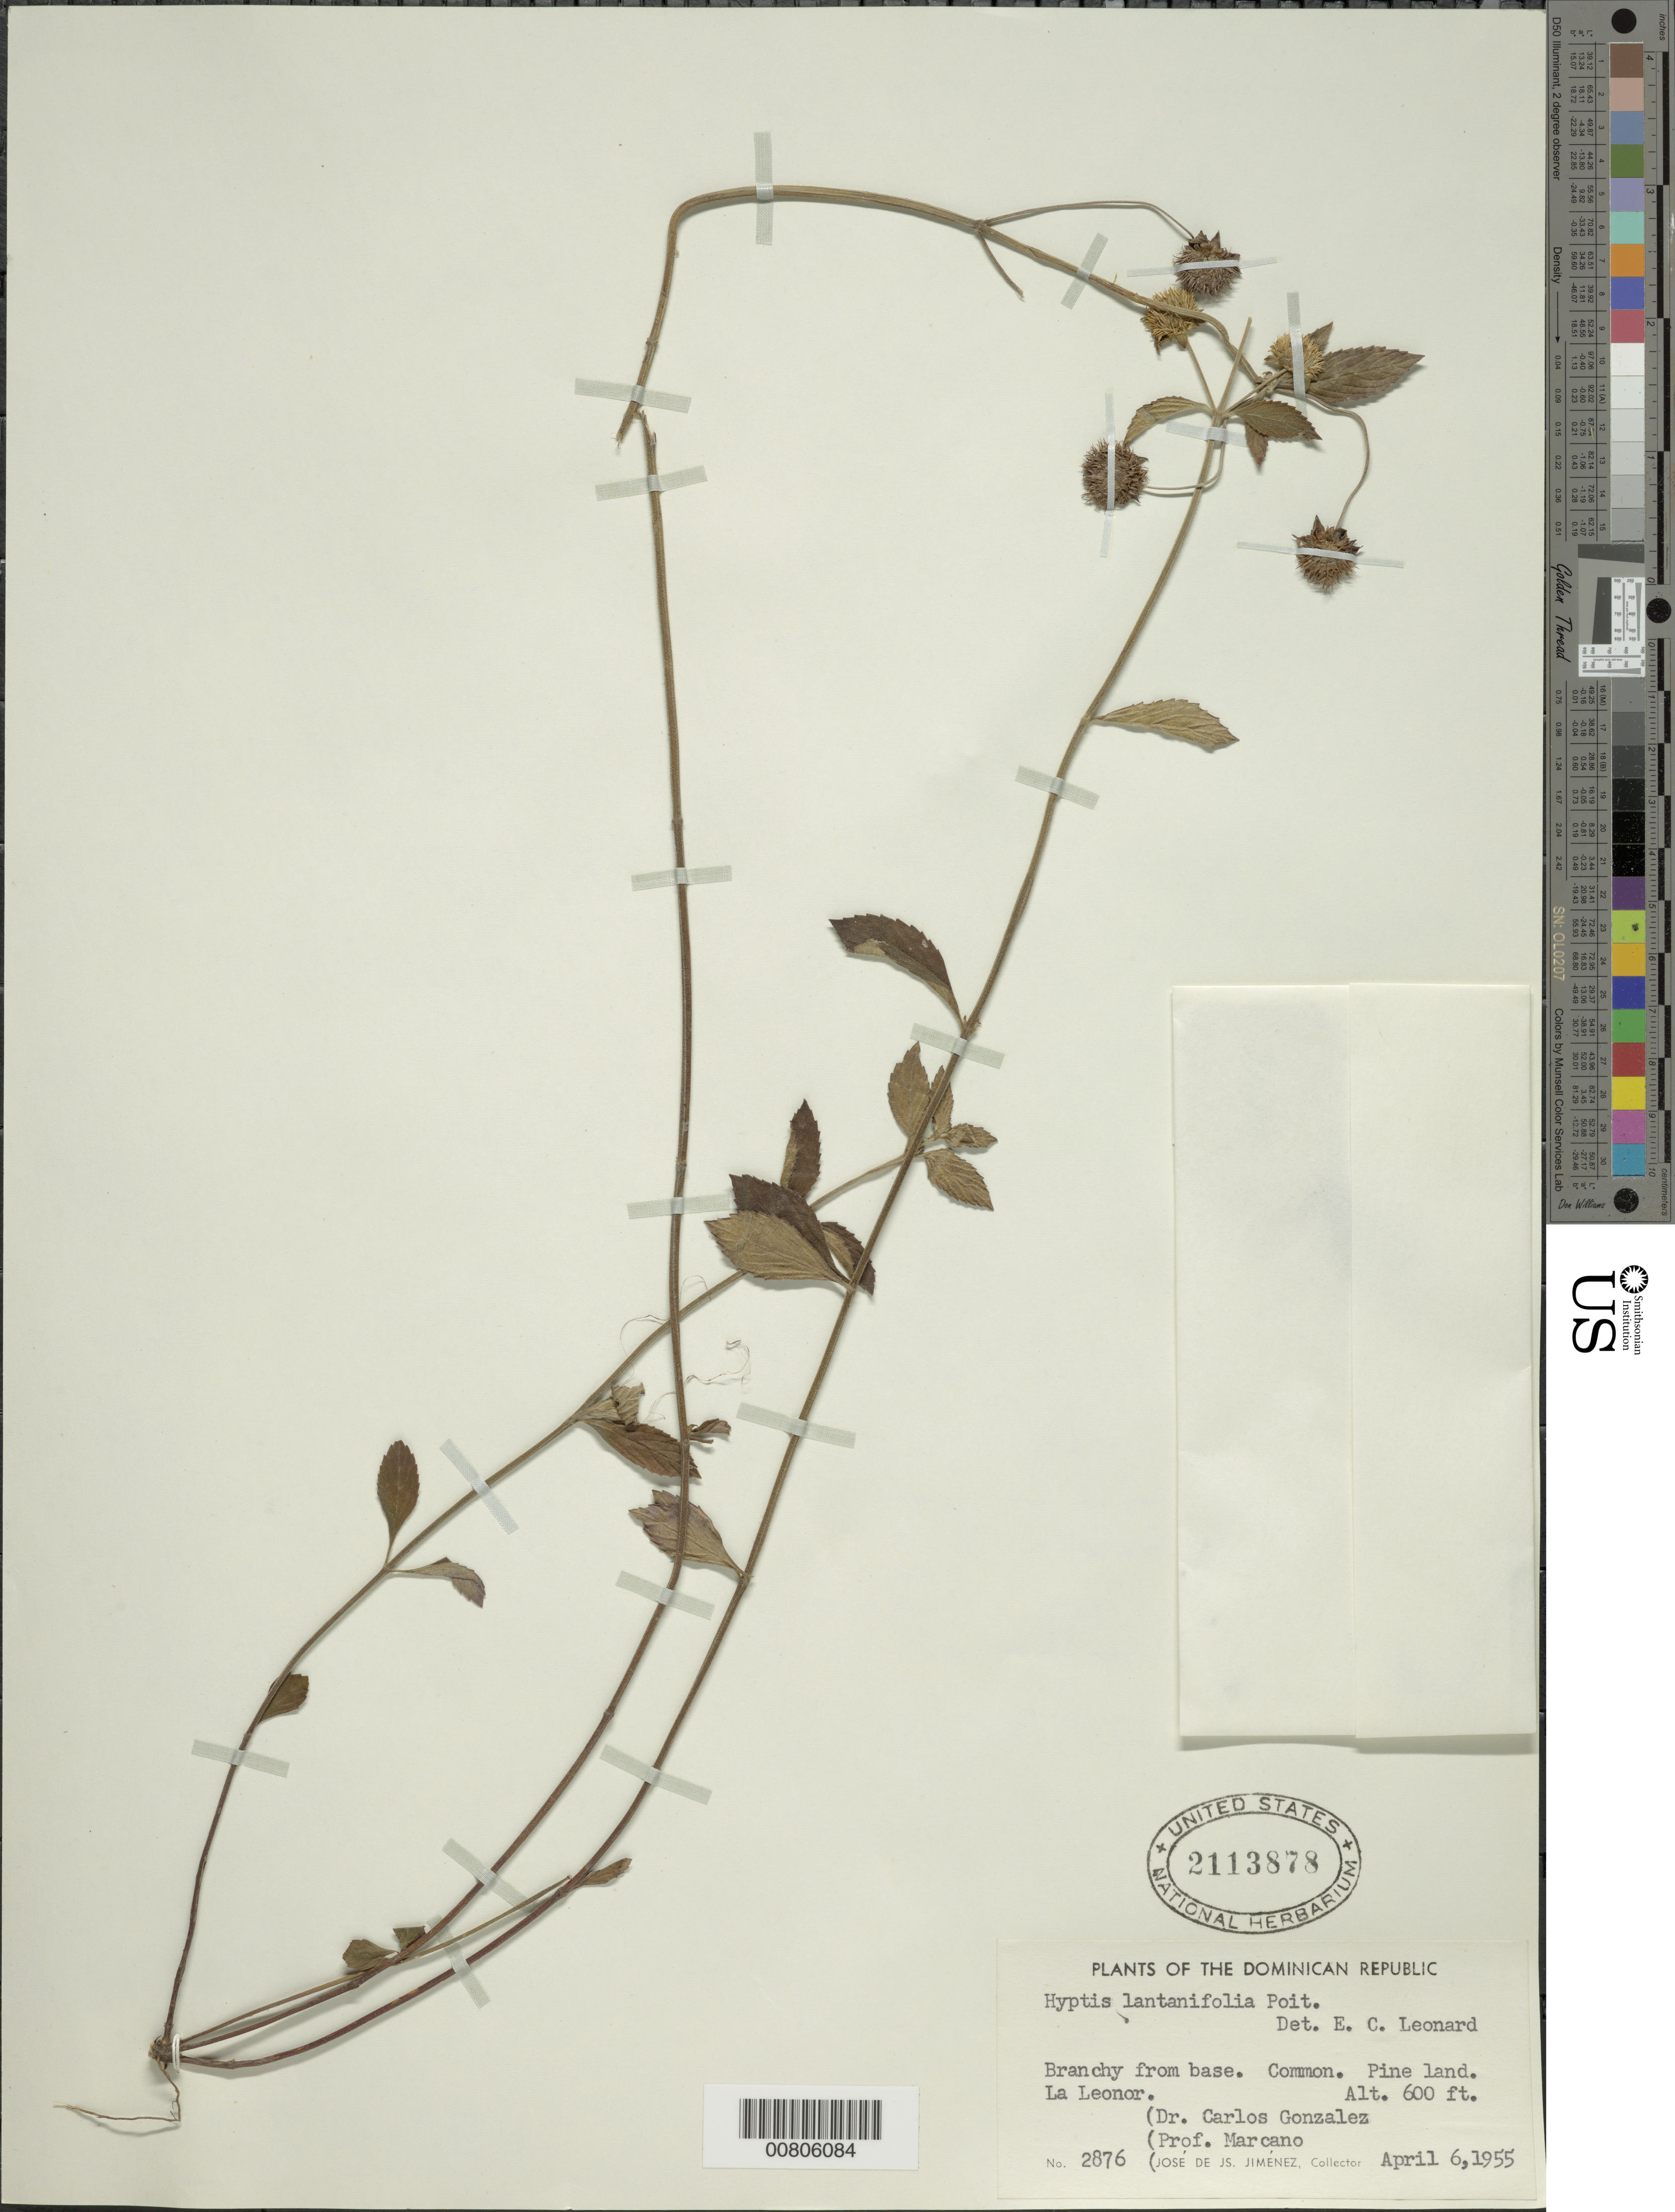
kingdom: Plantae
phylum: Tracheophyta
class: Magnoliopsida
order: Lamiales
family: Lamiaceae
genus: Hyptis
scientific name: Hyptis lantanifolia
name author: Poit.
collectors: J. J. Jiménez Almonte, C. Gonzalez & E. J. Marcano F.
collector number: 2876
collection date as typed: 06 Apr 1955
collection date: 1955-04-06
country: Dominican Republic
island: Hispaniola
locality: La Leonar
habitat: Pine land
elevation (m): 183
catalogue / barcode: US 2113878